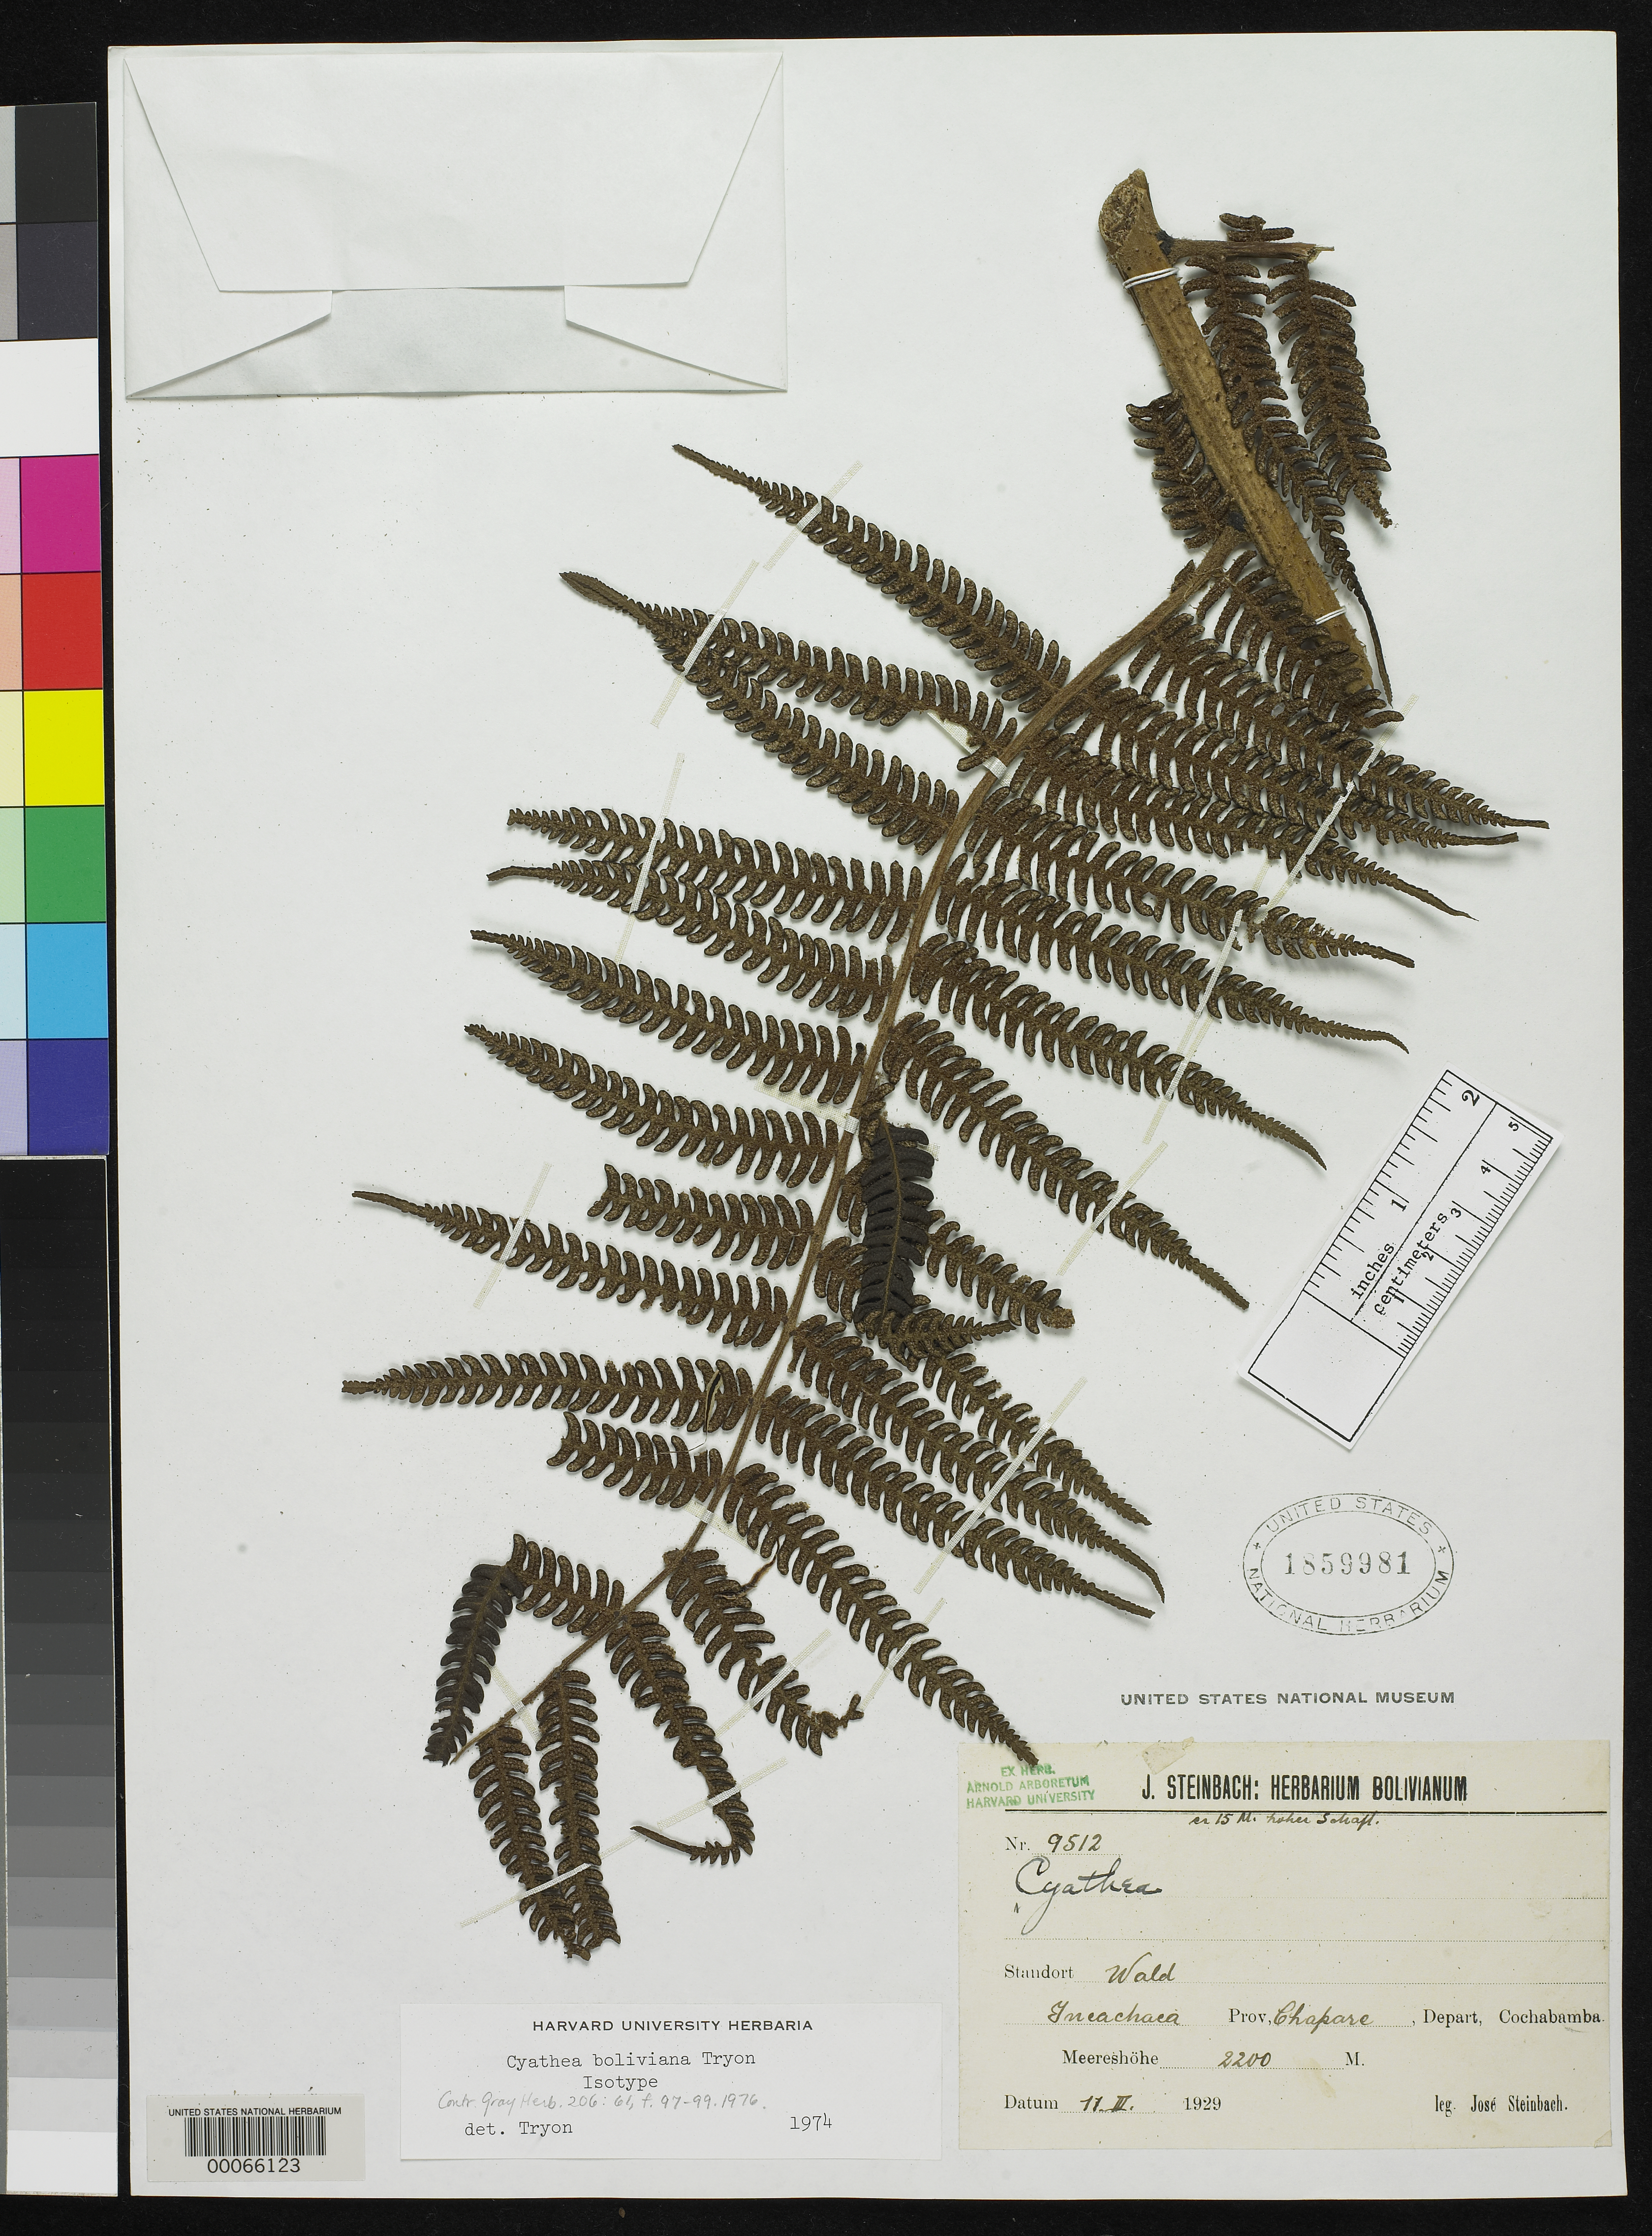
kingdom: Plantae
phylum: Tracheophyta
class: Polypodiopsida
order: Cyatheales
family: Cyatheaceae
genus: Cyathea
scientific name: Cyathea boliviana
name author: R.M. Tryon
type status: Isotype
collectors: J. Steinbach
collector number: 9512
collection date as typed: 11 Mar 1929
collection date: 1929-03-11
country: Bolivia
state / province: Cochabamba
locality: Chapare, Incachaca.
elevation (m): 2200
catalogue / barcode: US 1859981